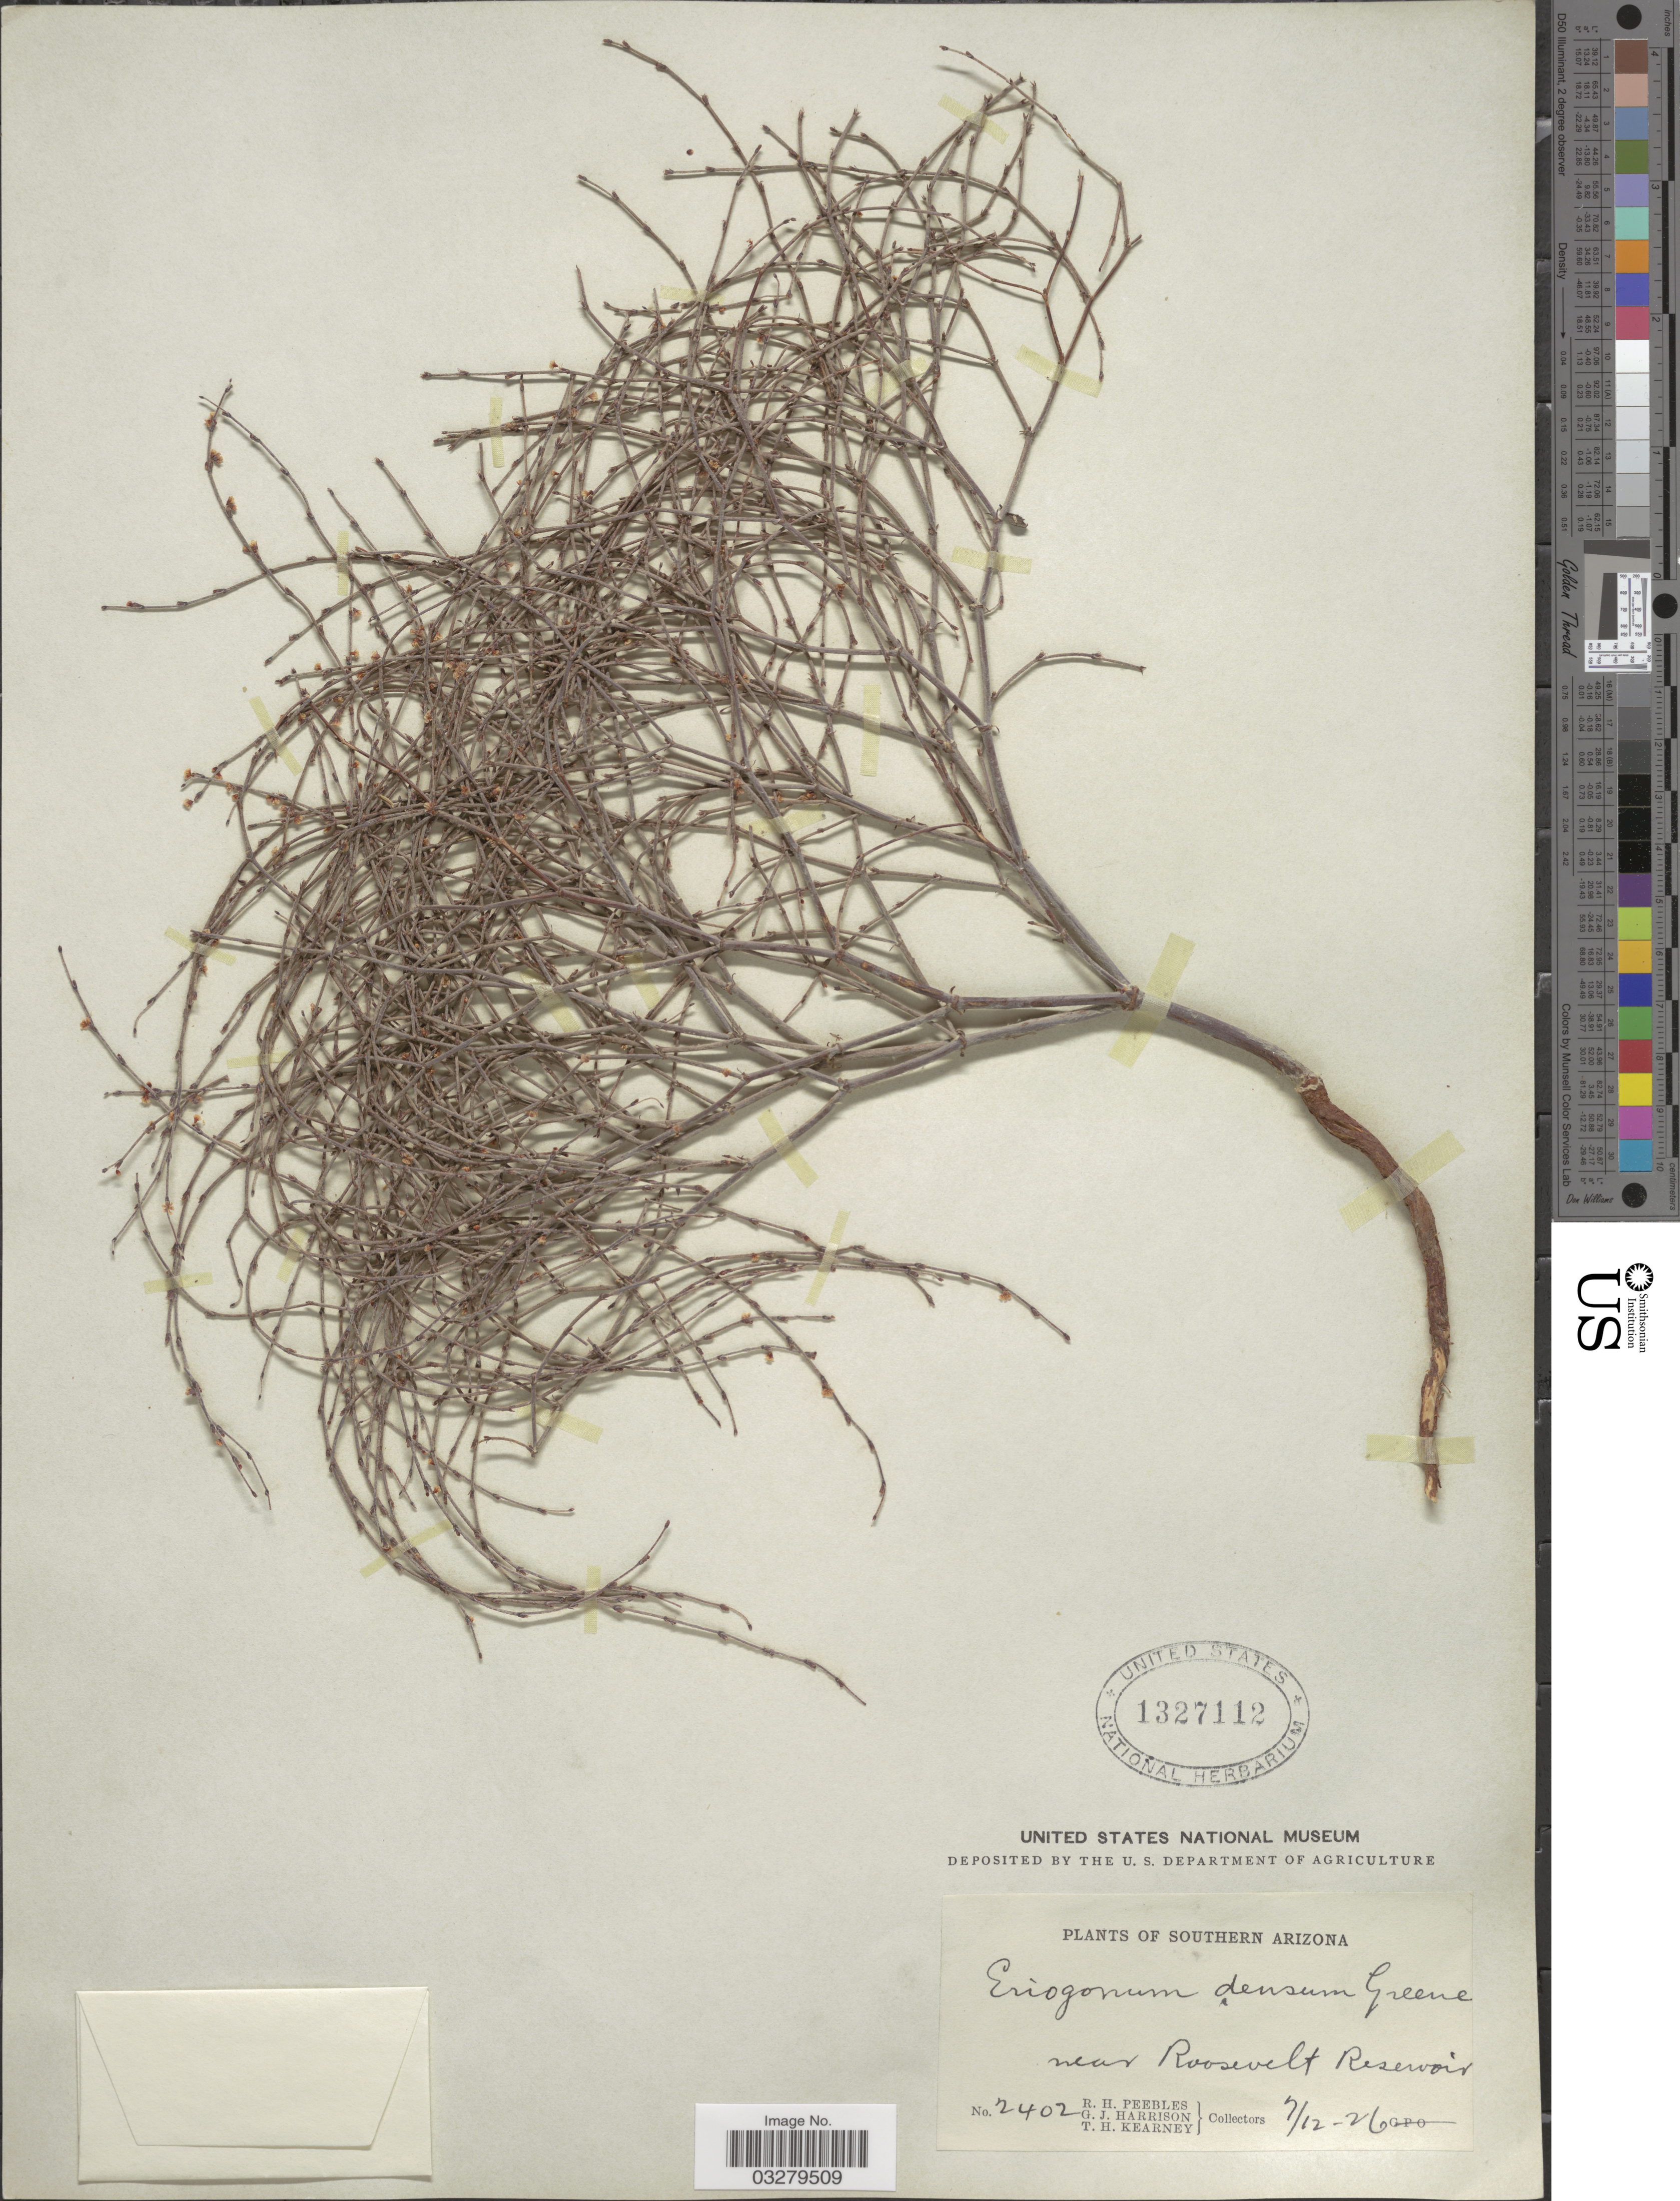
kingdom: Plantae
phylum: Tracheophyta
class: Magnoliopsida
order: Caryophyllales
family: Polygonaceae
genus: Eriogonum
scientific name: Eriogonum palmerianum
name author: Reveal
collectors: R. H. Peebles, G. J. Harrison & T. H. Kearney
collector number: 2402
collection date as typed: Transcribed d/m/y: 12/7/26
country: United States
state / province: Arizona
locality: Southern Arizona. Near Roosevelt Reservoir.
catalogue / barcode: US 1327112